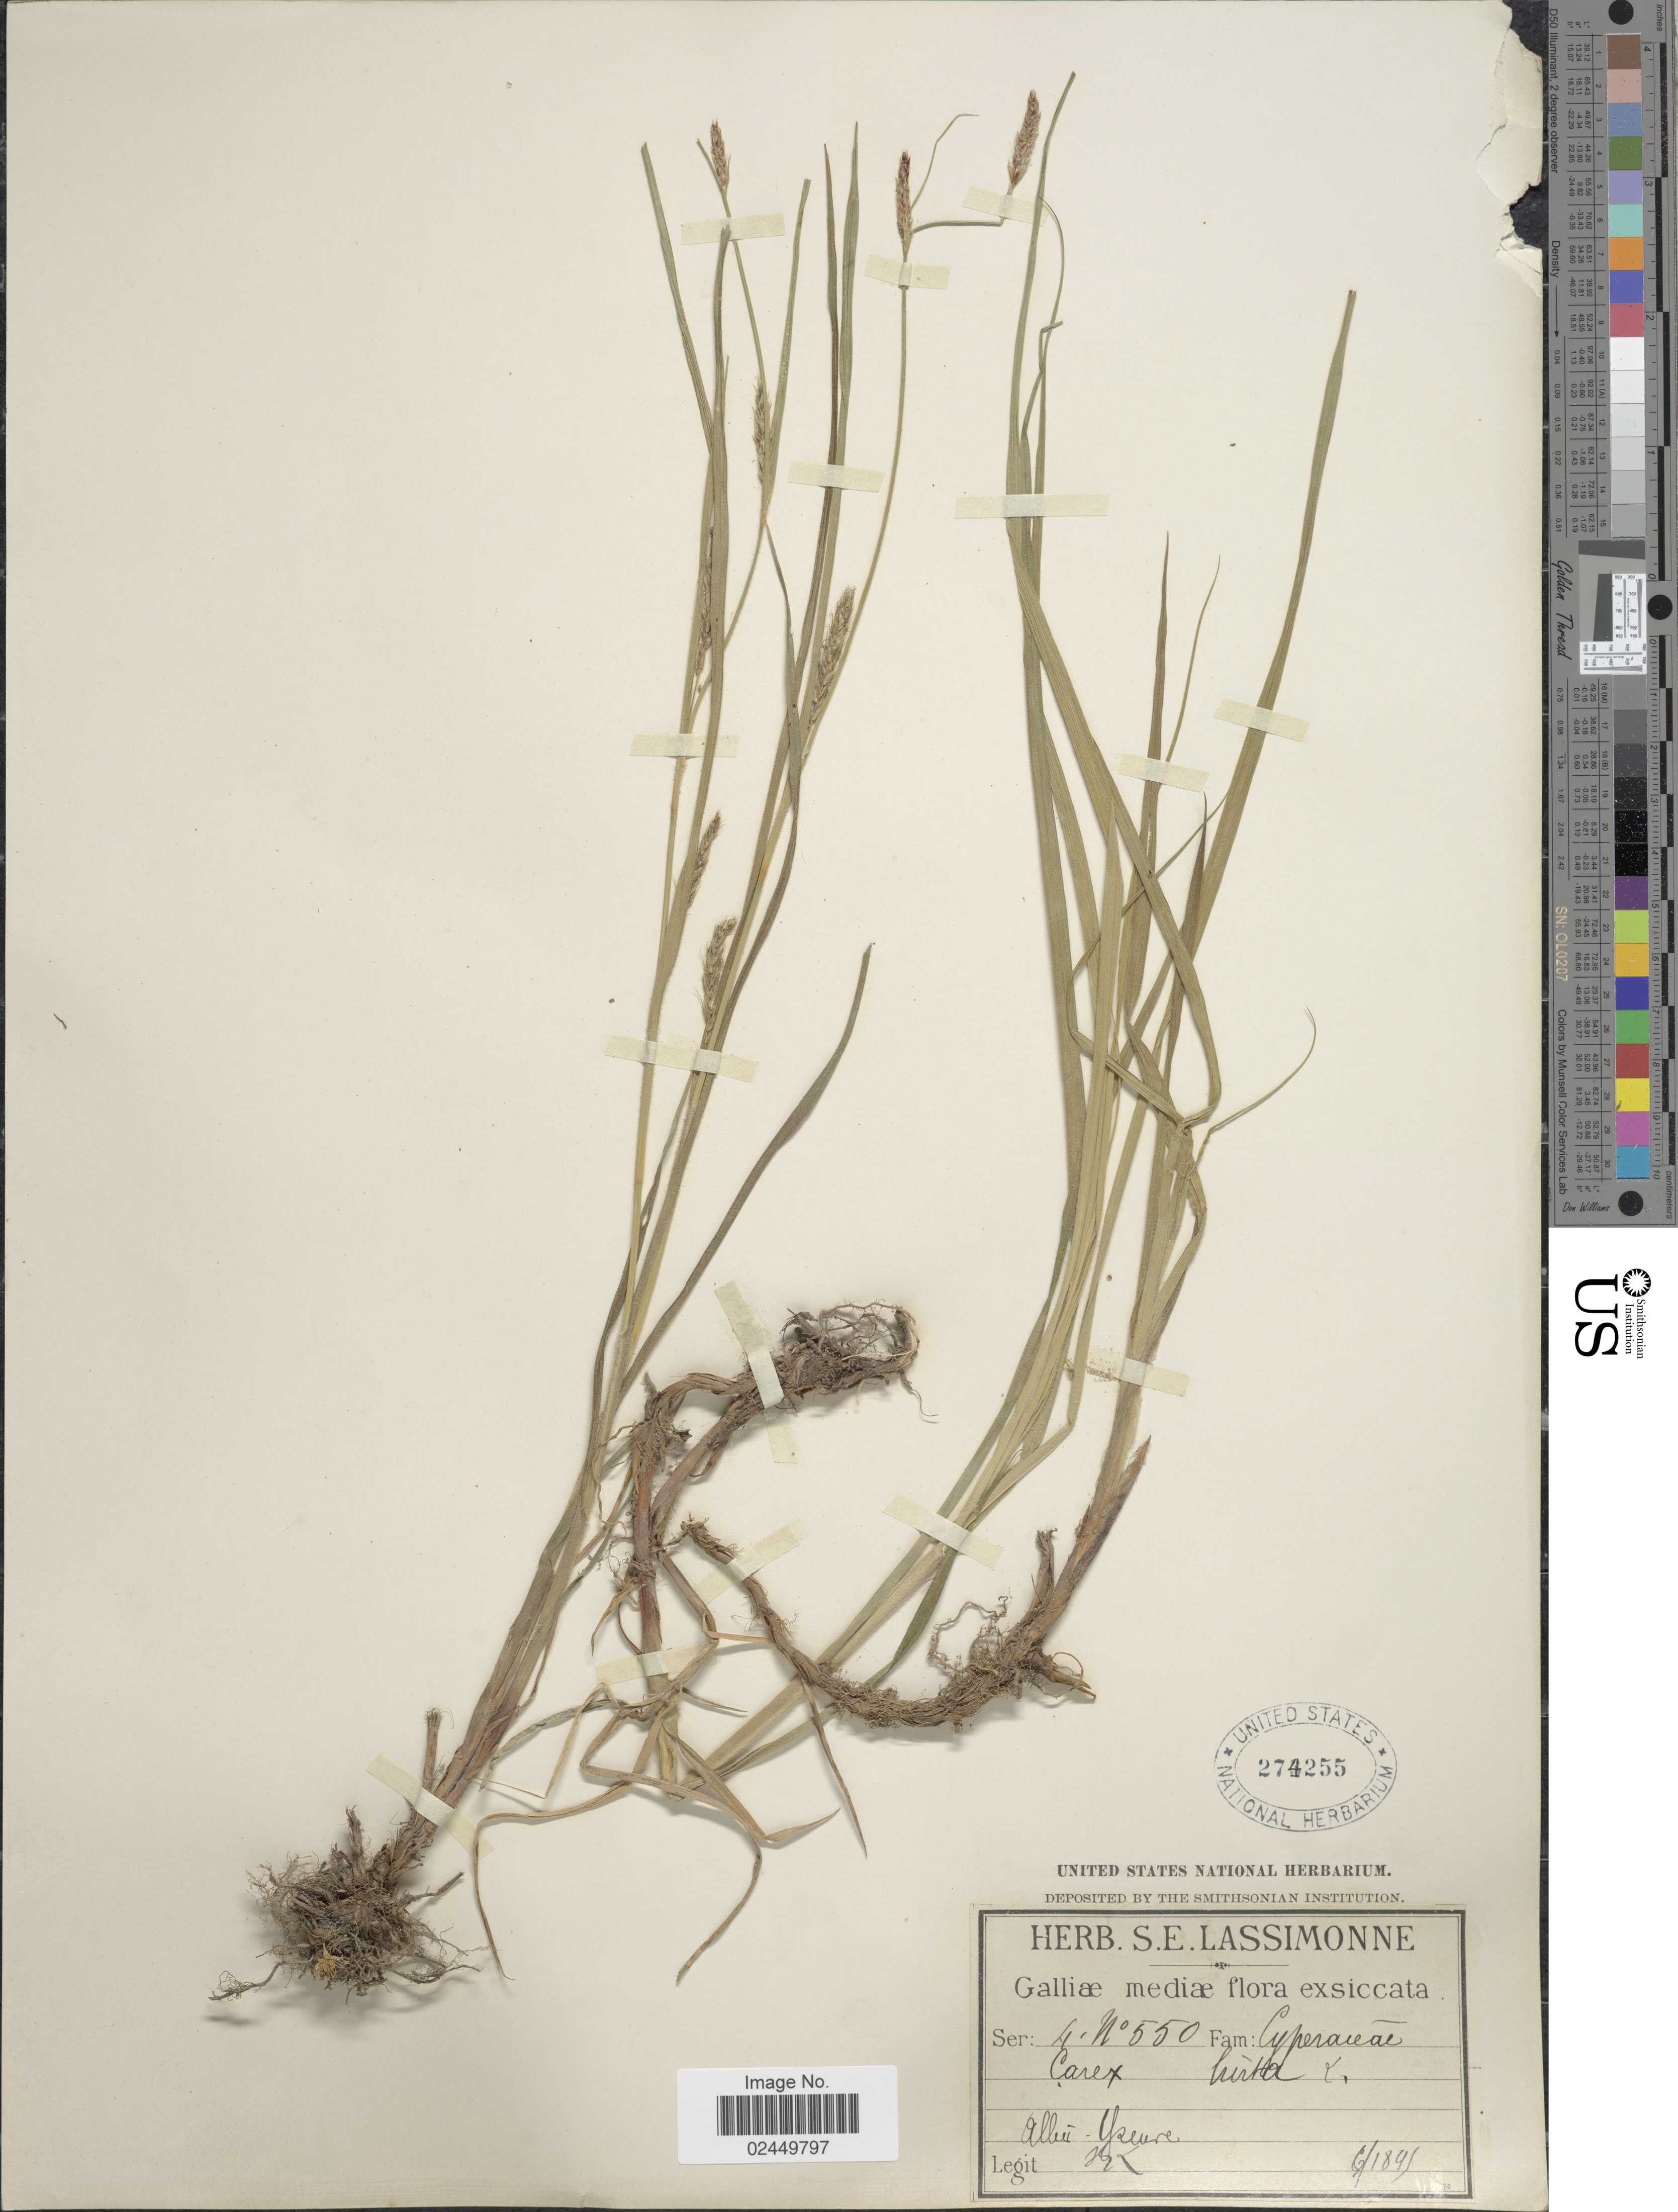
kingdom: Plantae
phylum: Tracheophyta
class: Liliopsida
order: Poales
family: Cyperaceae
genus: Carex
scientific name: Carex hirta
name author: L.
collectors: S. Lassimonne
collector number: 4.550?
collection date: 1895-06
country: France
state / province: Auvergne-Rhône-Alpes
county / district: Allier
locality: Galliæ mediæ [Central France]. Allier - Yseure [Yzeure].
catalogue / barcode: US 274255